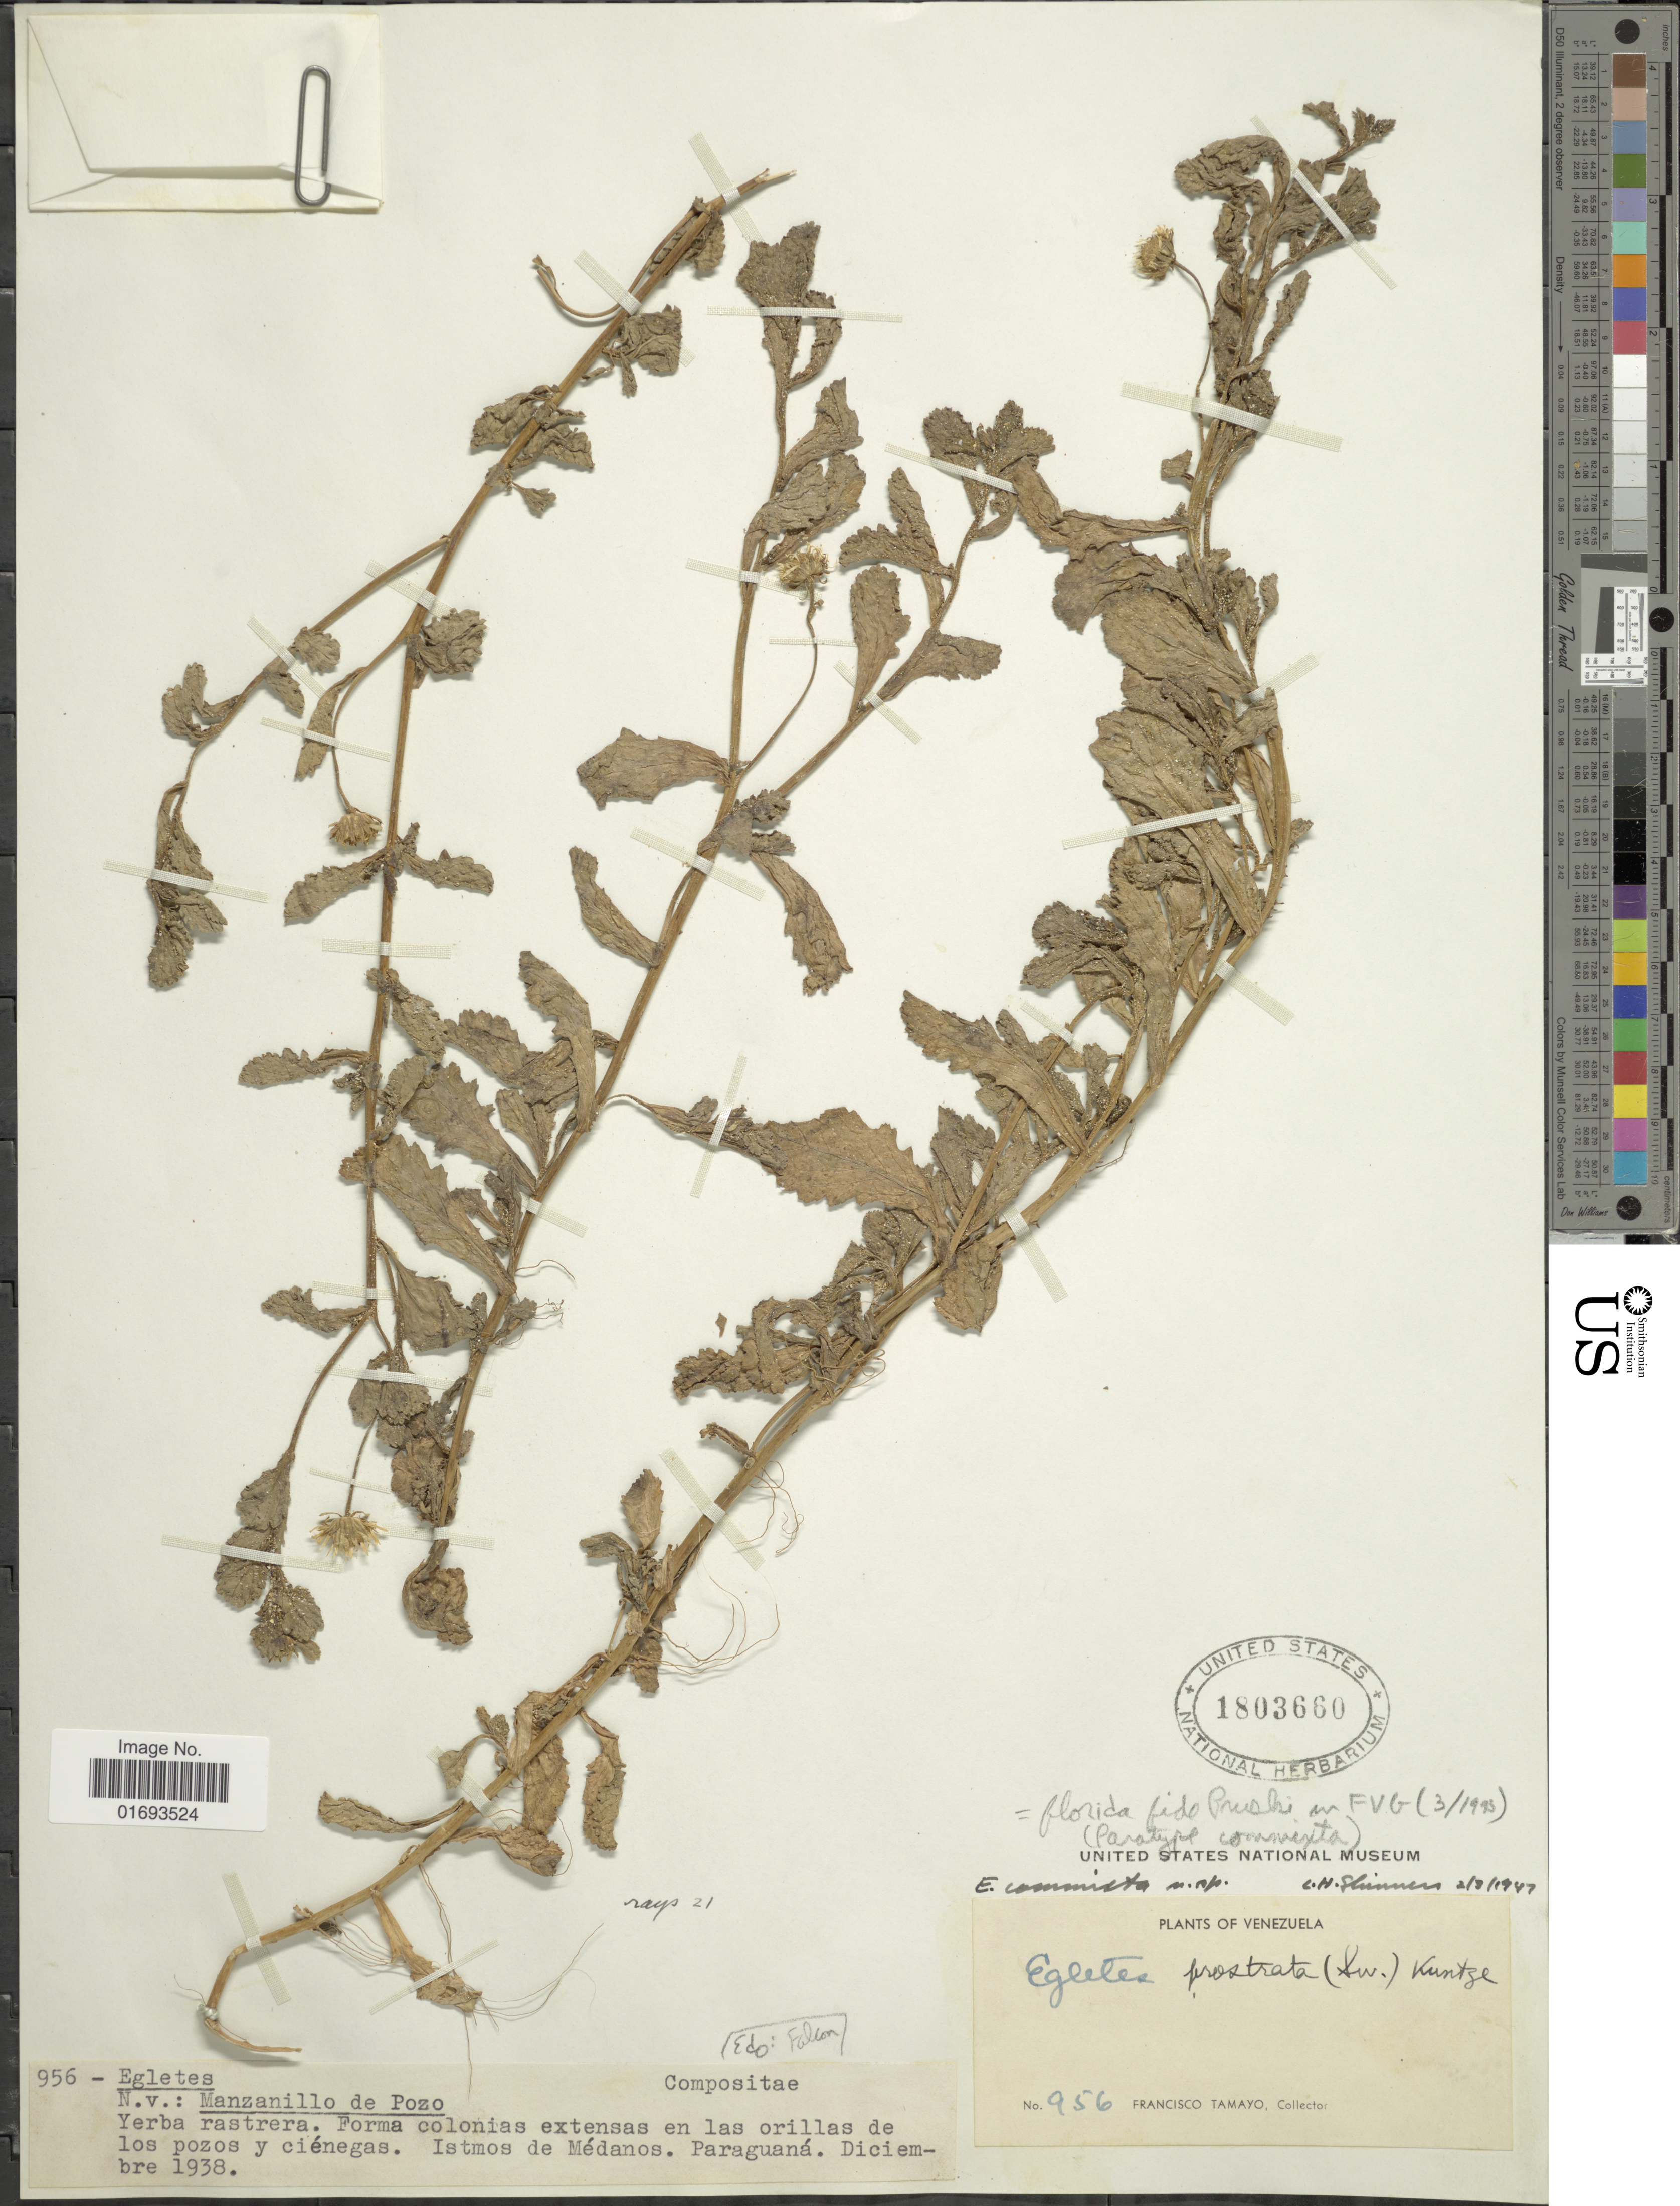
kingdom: Plantae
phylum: Tracheophyta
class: Magnoliopsida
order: Asterales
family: Asteraceae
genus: Egletes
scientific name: Egletes florida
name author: Shinners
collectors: F. Tamayo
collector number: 956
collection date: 1938-12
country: Venezuela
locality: Venezuela. Istmos de Medanos. Paraguana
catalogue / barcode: US 1803660